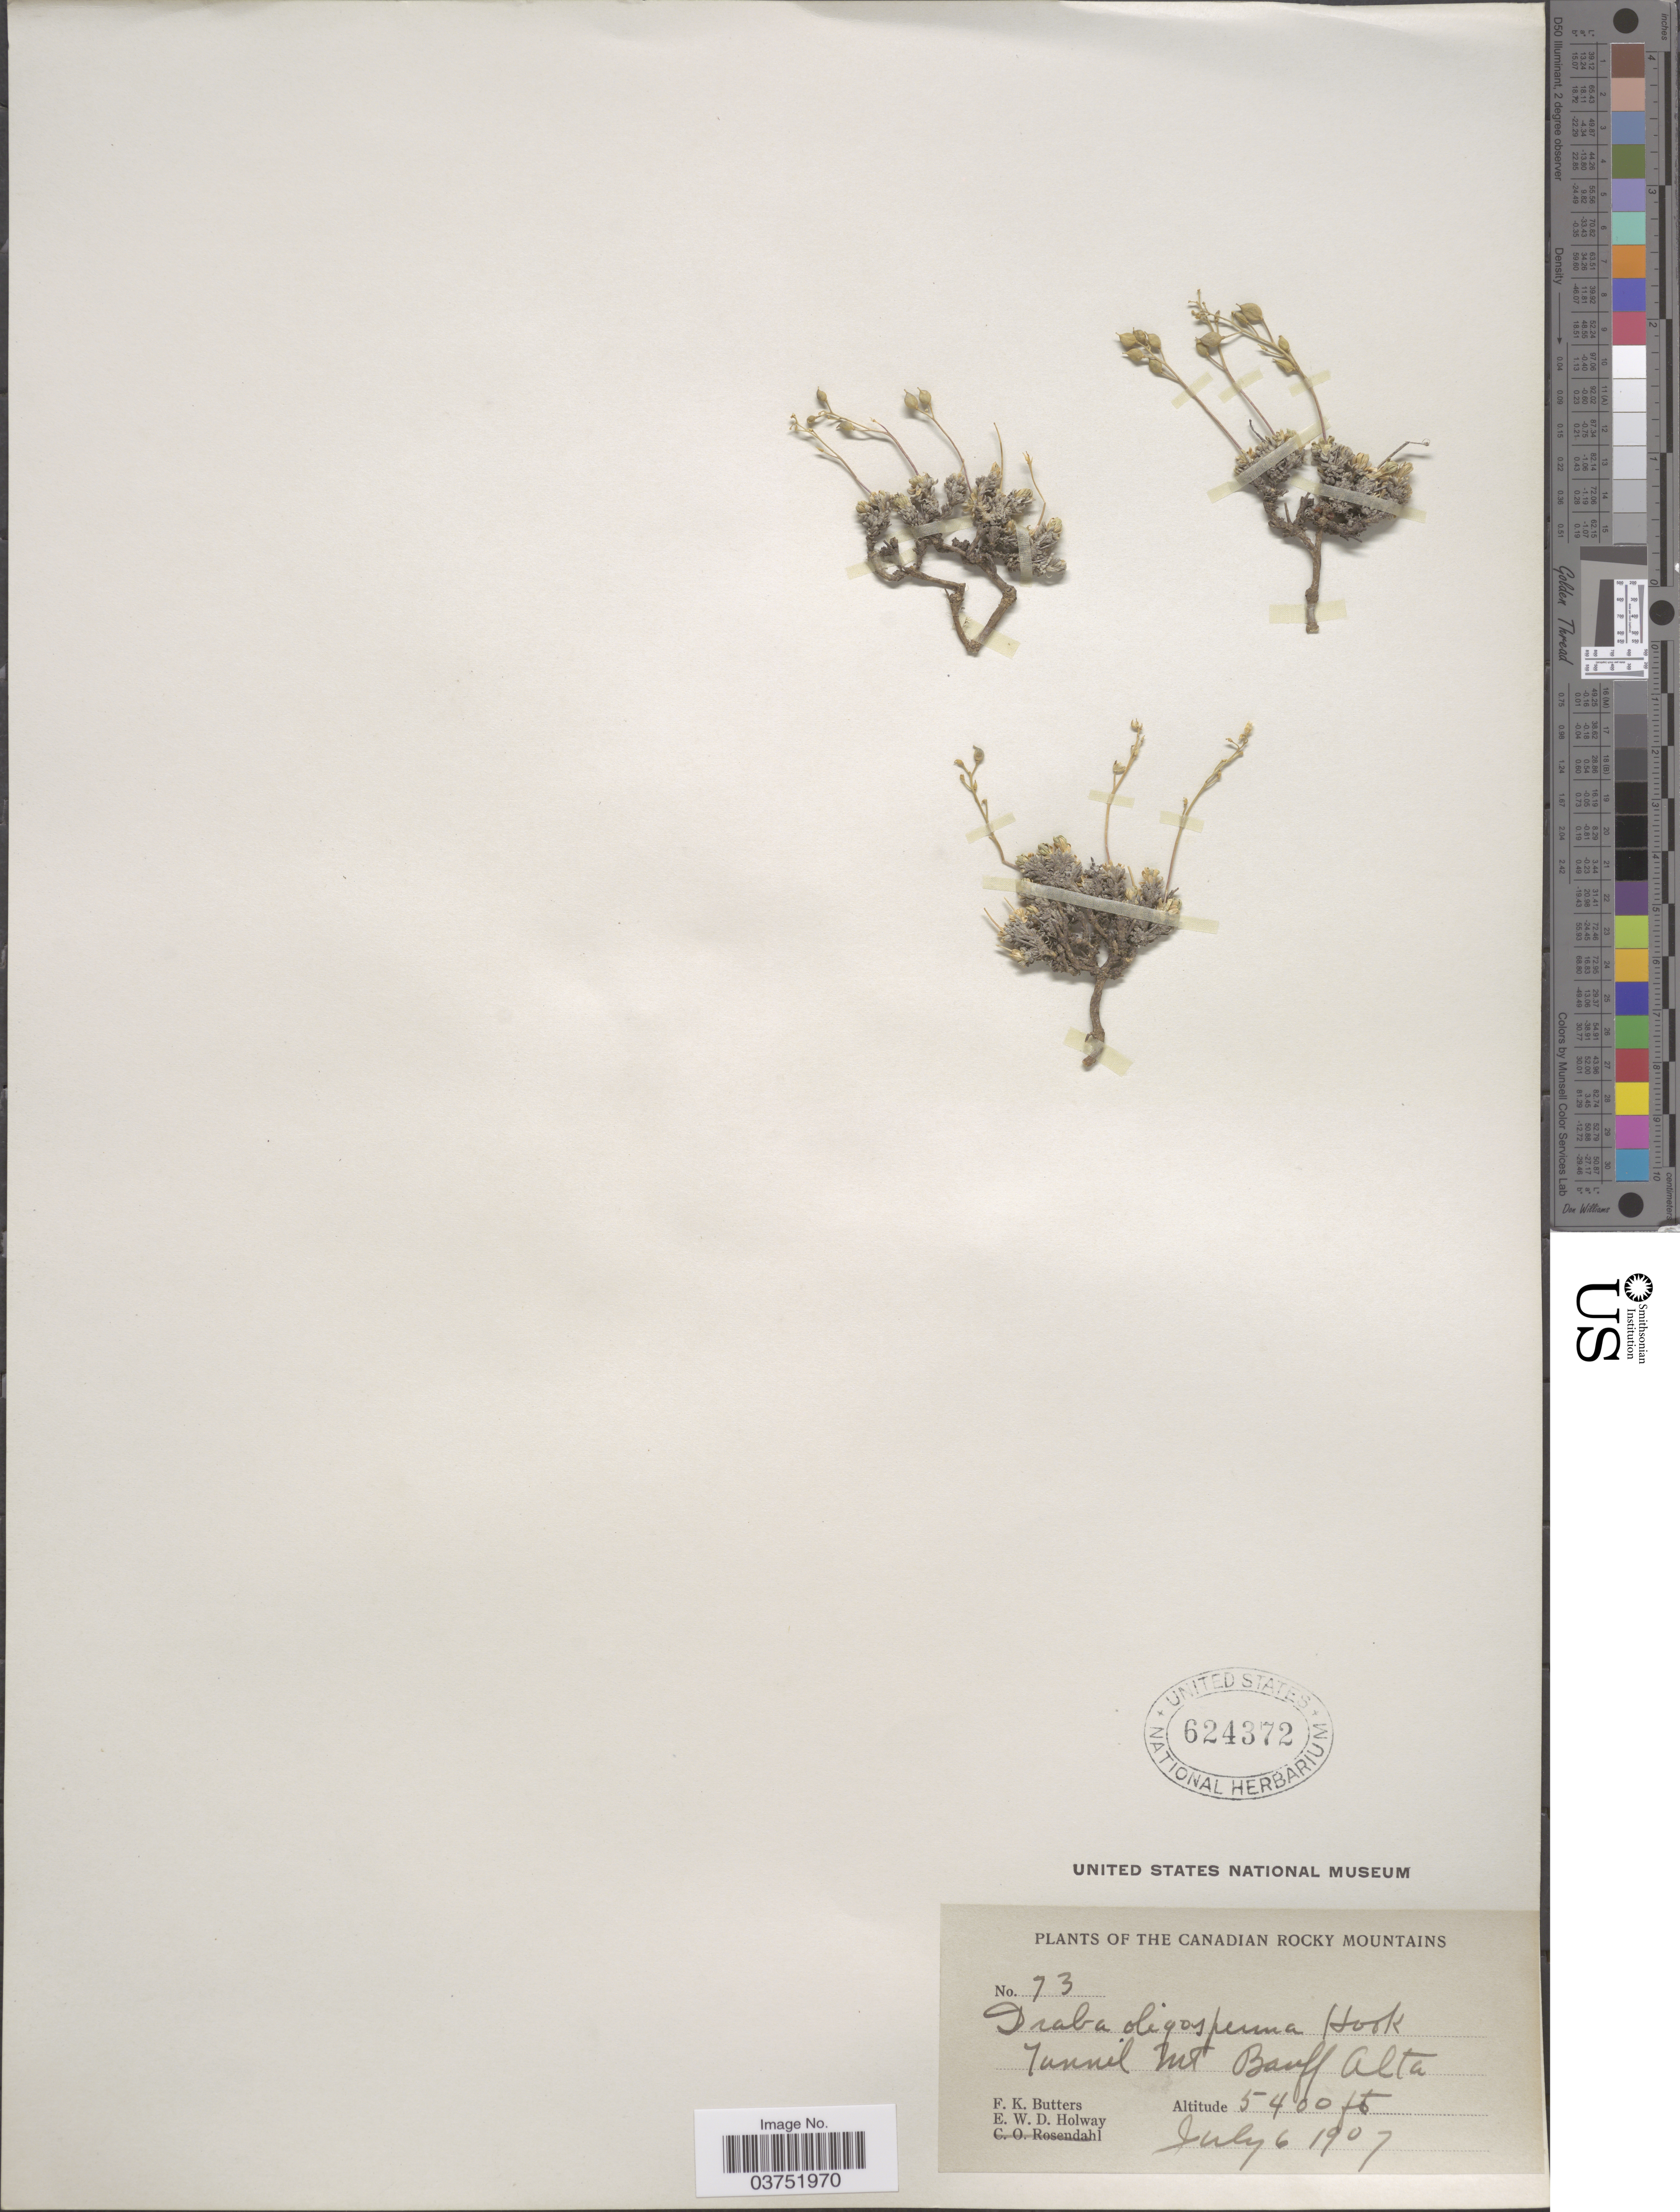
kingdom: Plantae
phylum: Tracheophyta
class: Magnoliopsida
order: Brassicales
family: Brassicaceae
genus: Draba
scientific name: Draba oligosperma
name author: Hook.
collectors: F. K. Butters & E. W. D. Holway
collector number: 73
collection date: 1907-07-06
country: Canada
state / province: Alberta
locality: The Canadian Rocky Mountains. Tunnel Mt. Banff Alta.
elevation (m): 1646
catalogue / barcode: US 624372